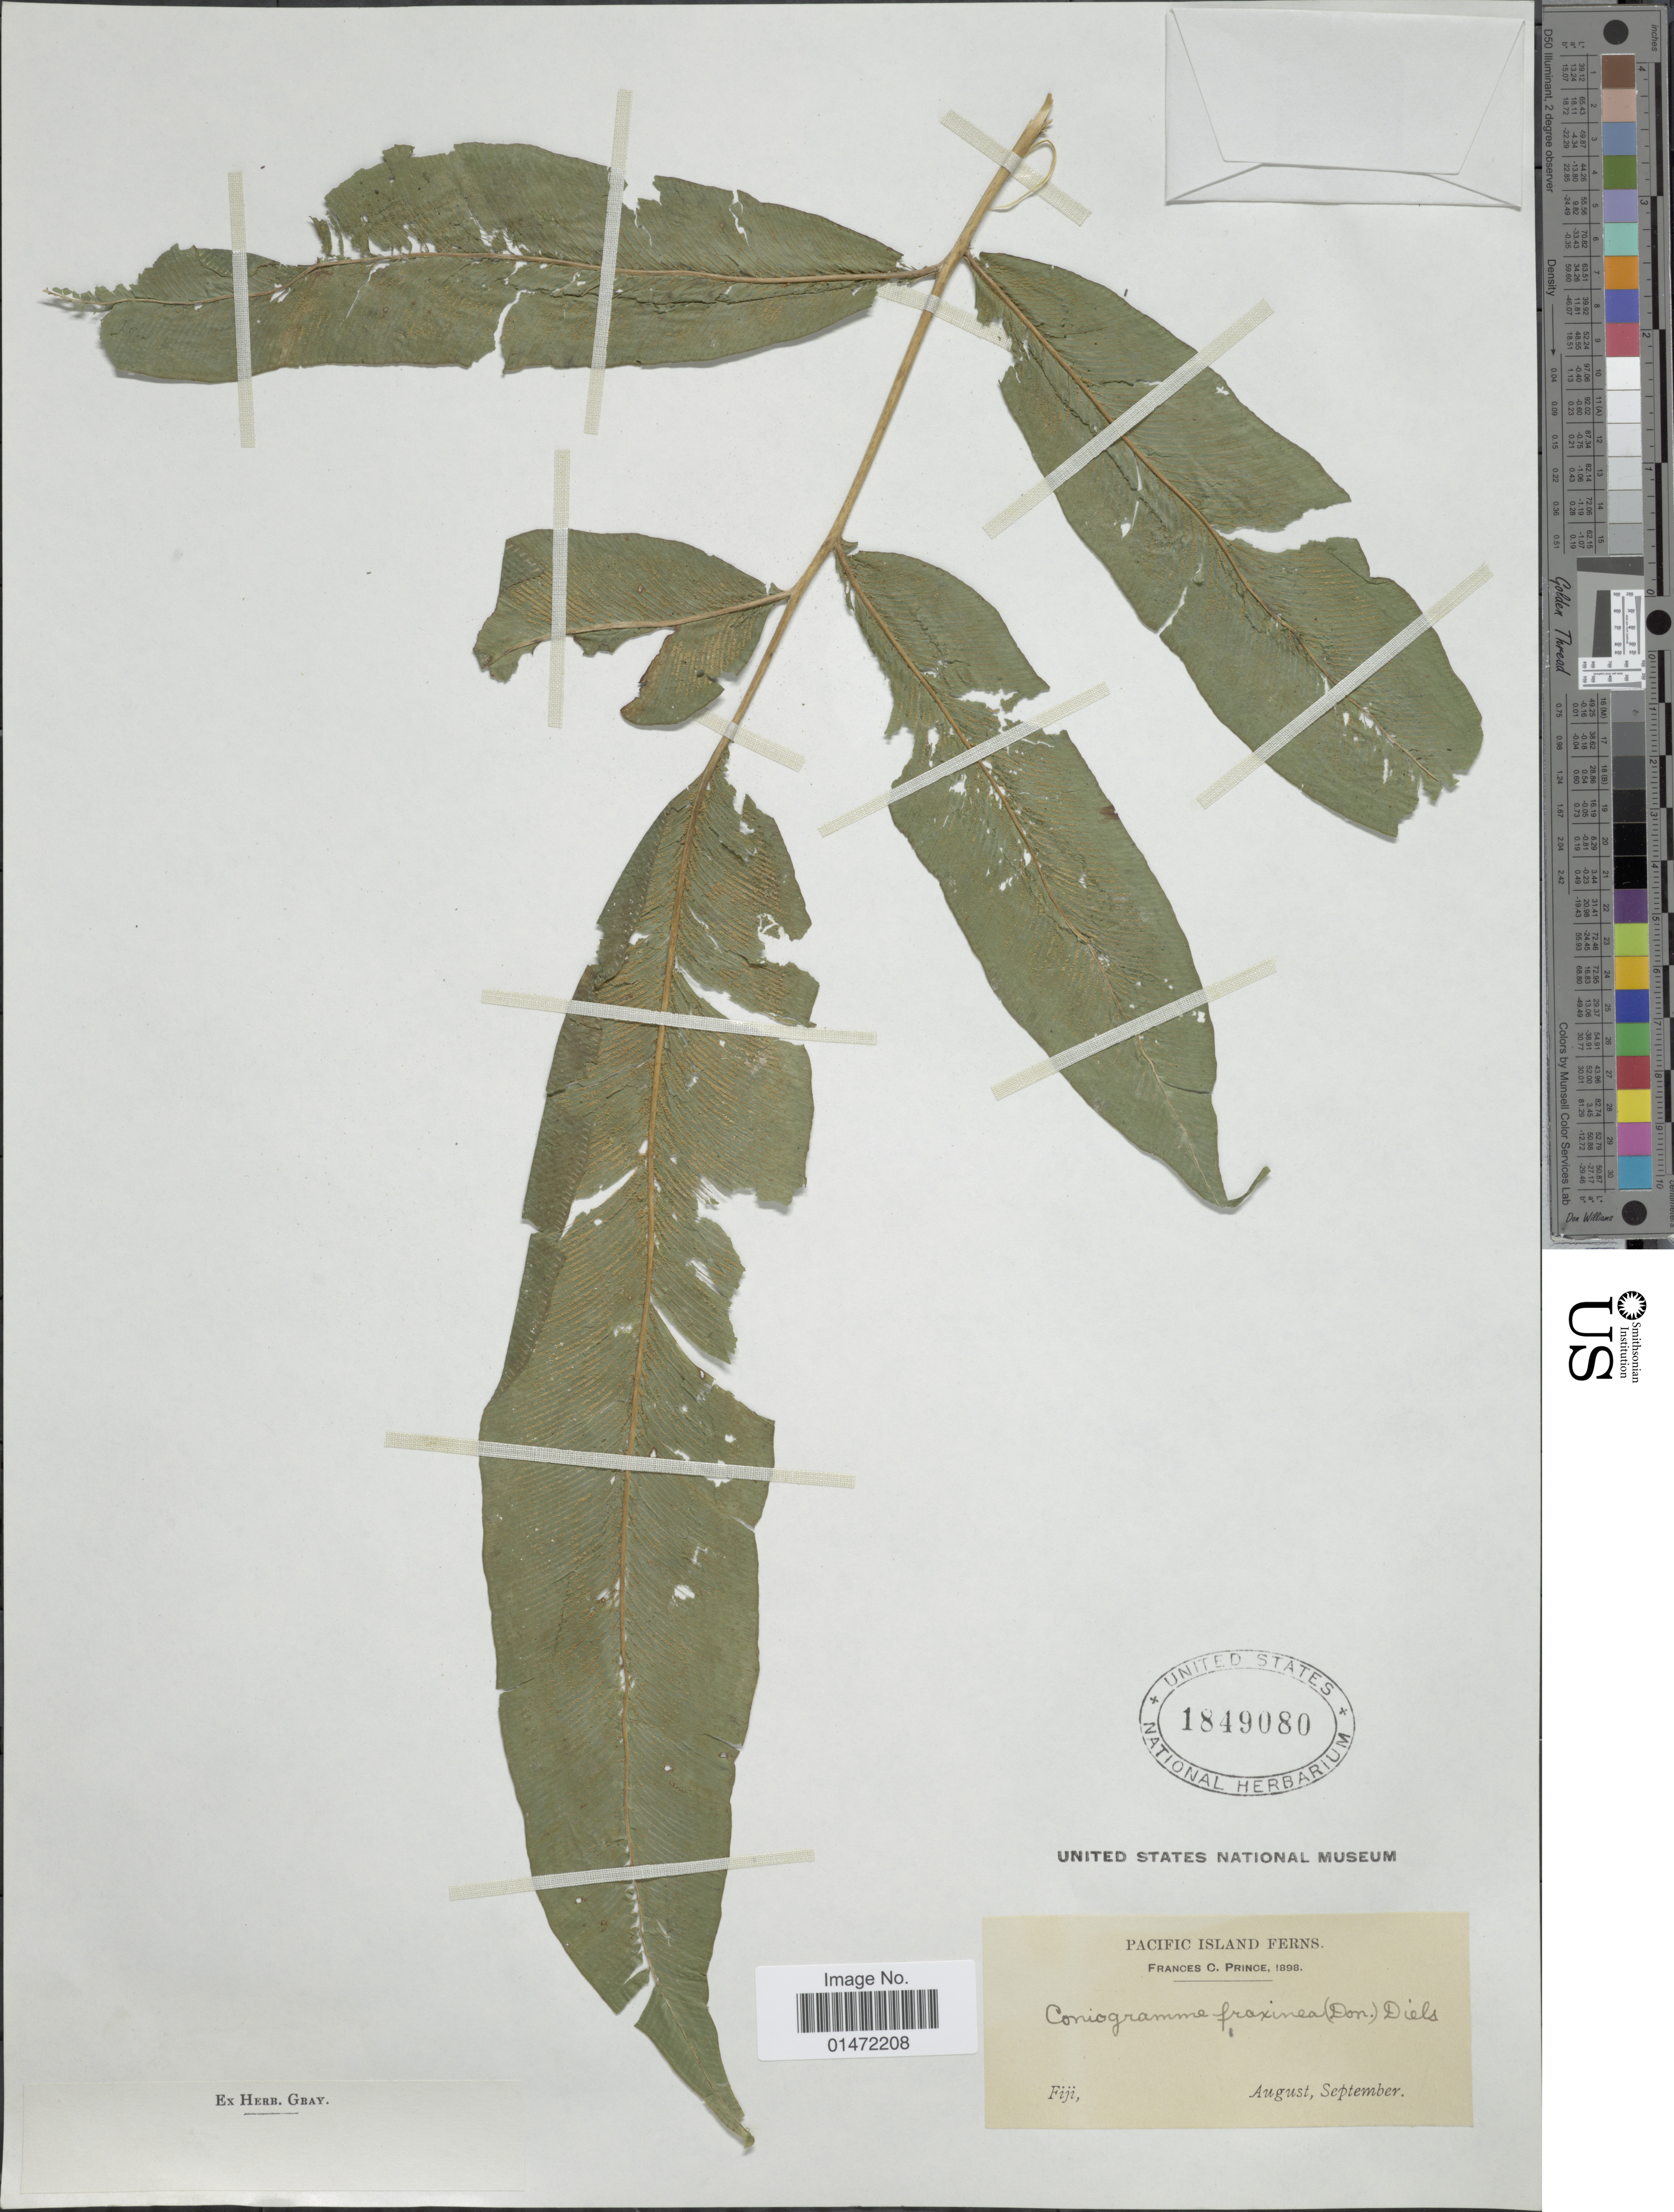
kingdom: Plantae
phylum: Tracheophyta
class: Polypodiopsida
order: Polypodiales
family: Pteridaceae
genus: Coniogramme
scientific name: Coniogramme fraxinea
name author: (D. Don) Diels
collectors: F. Prince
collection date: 1898-08/1898-09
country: Fiji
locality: Pacific Island Ferns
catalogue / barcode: US 1849080